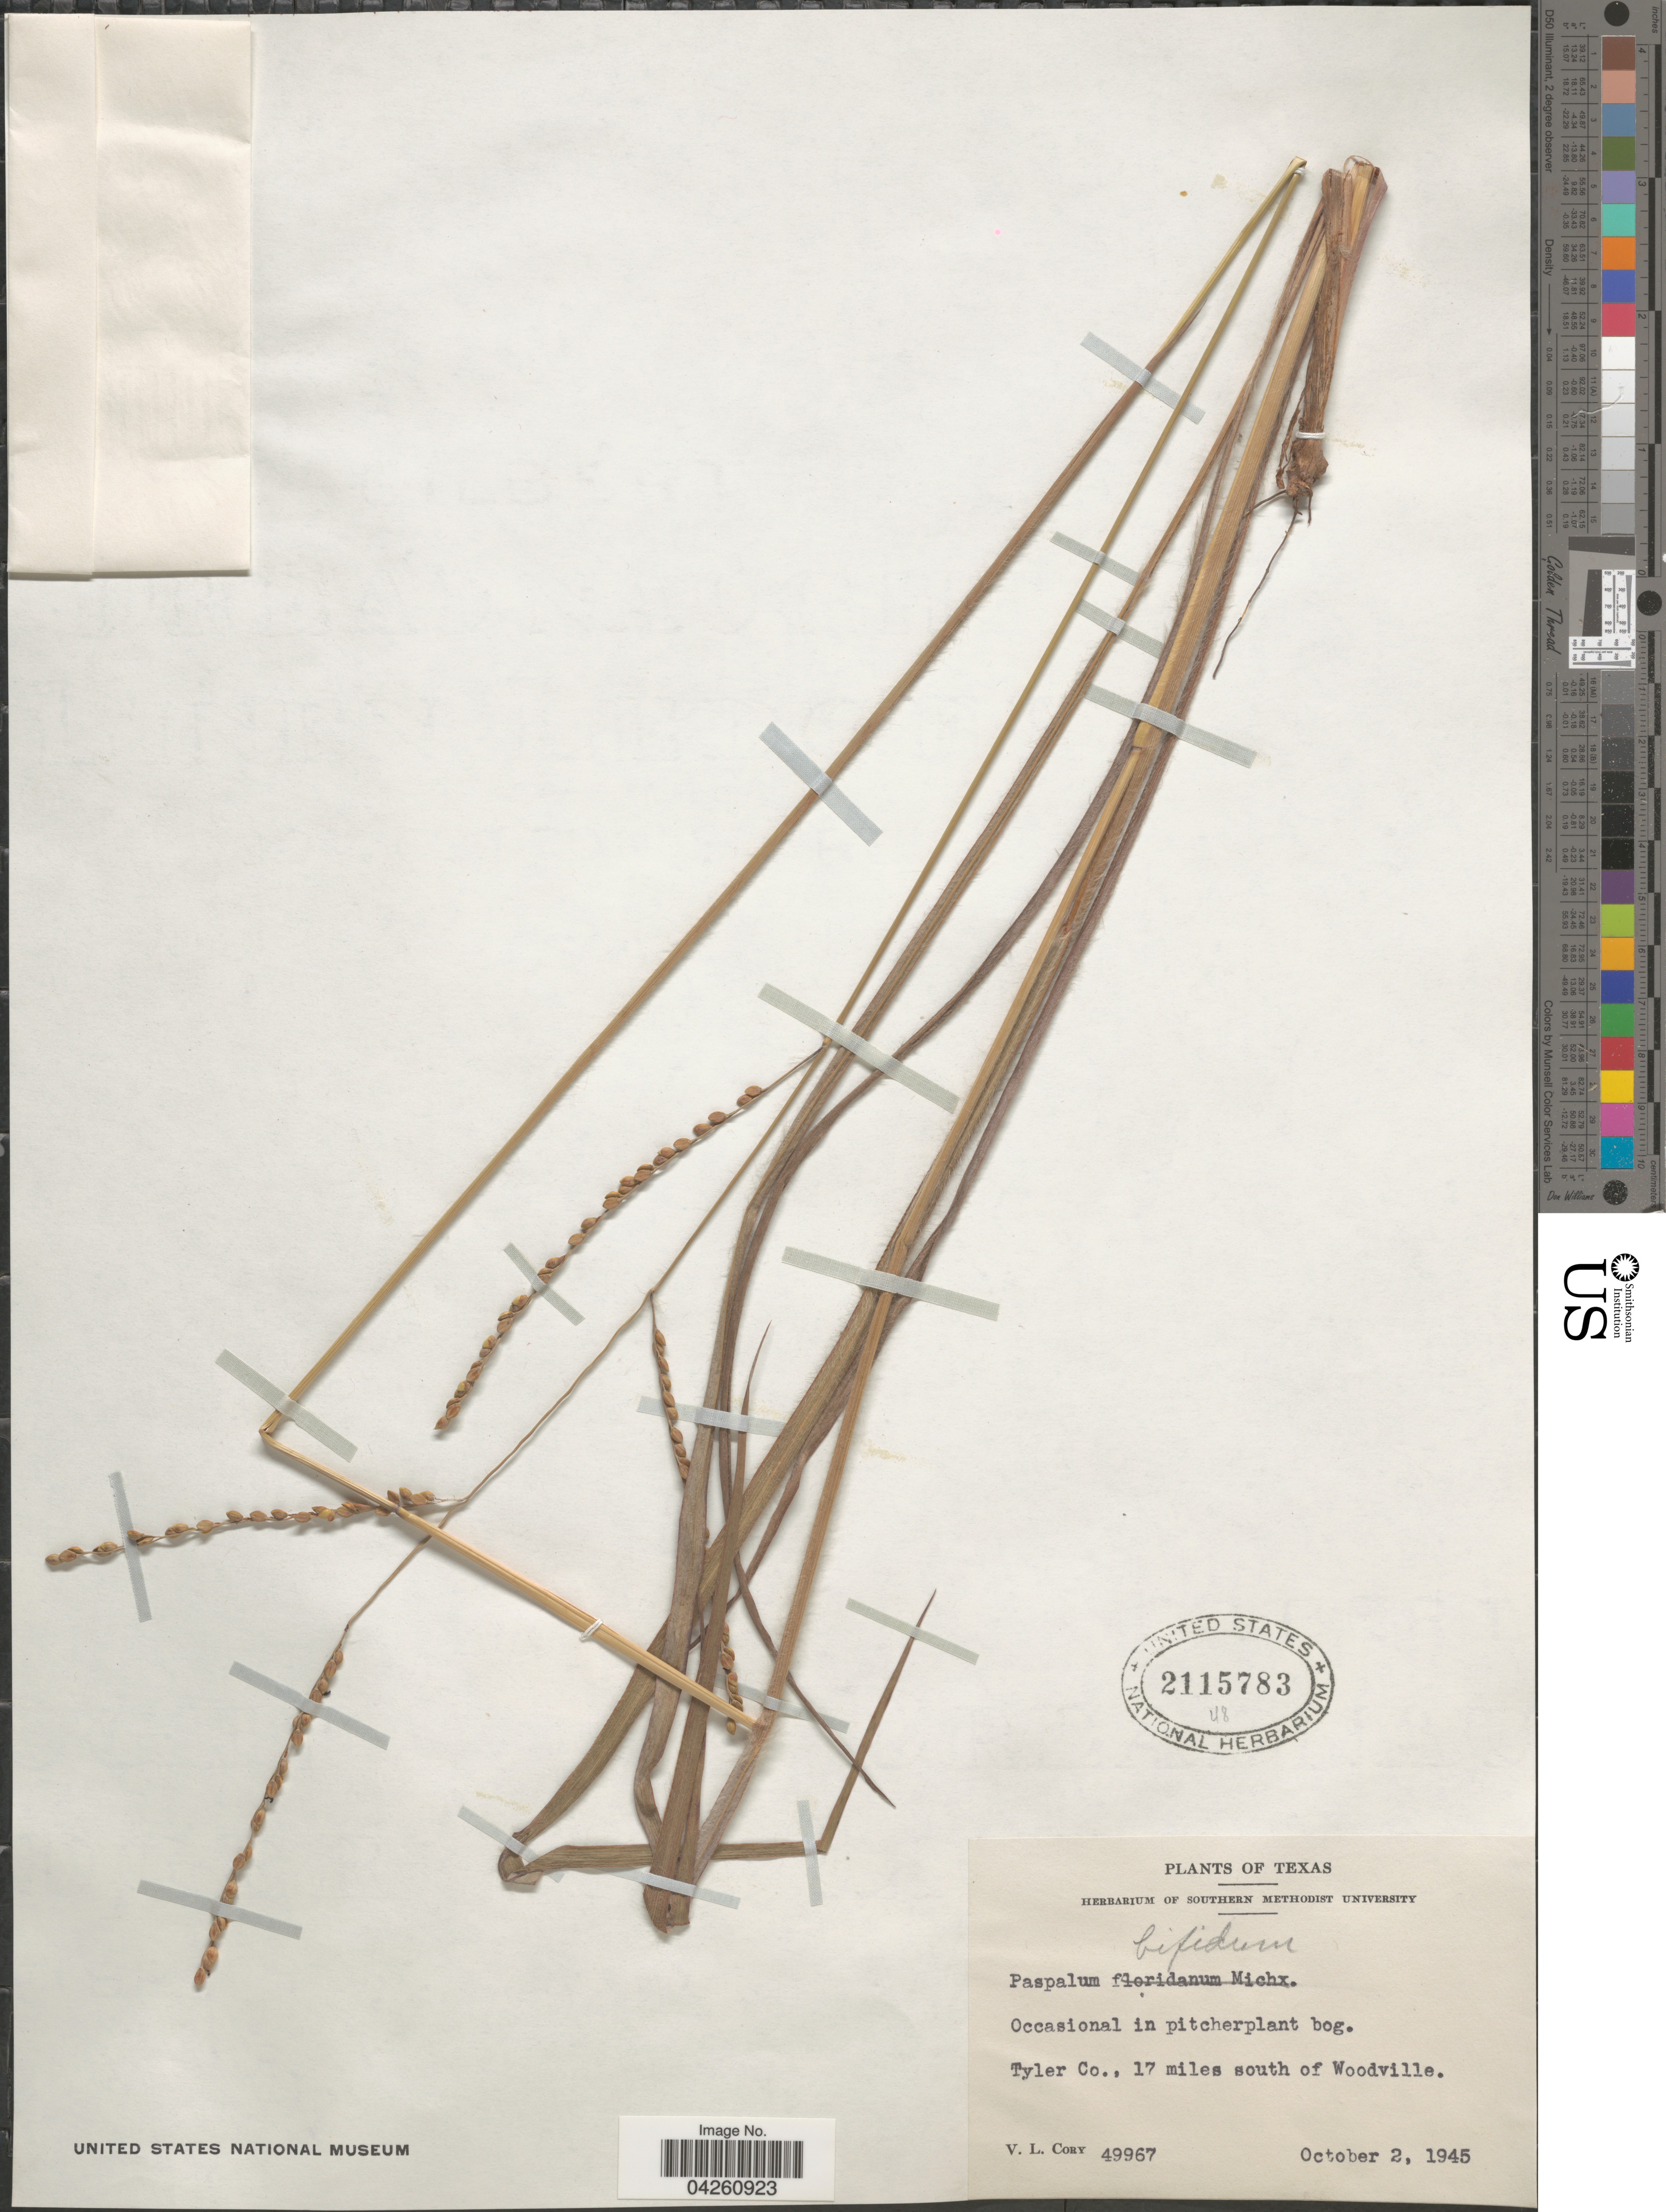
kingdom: Plantae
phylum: Tracheophyta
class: Liliopsida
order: Poales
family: Poaceae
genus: Paspalum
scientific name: Paspalum bifidum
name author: (Bertol.) Nash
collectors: V. Cory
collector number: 49967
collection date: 1945-10-02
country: United States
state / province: Texas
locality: Occasional in pitcherplant bog. Tyler Co., 17 miles south of Woodville.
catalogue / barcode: US 2115783